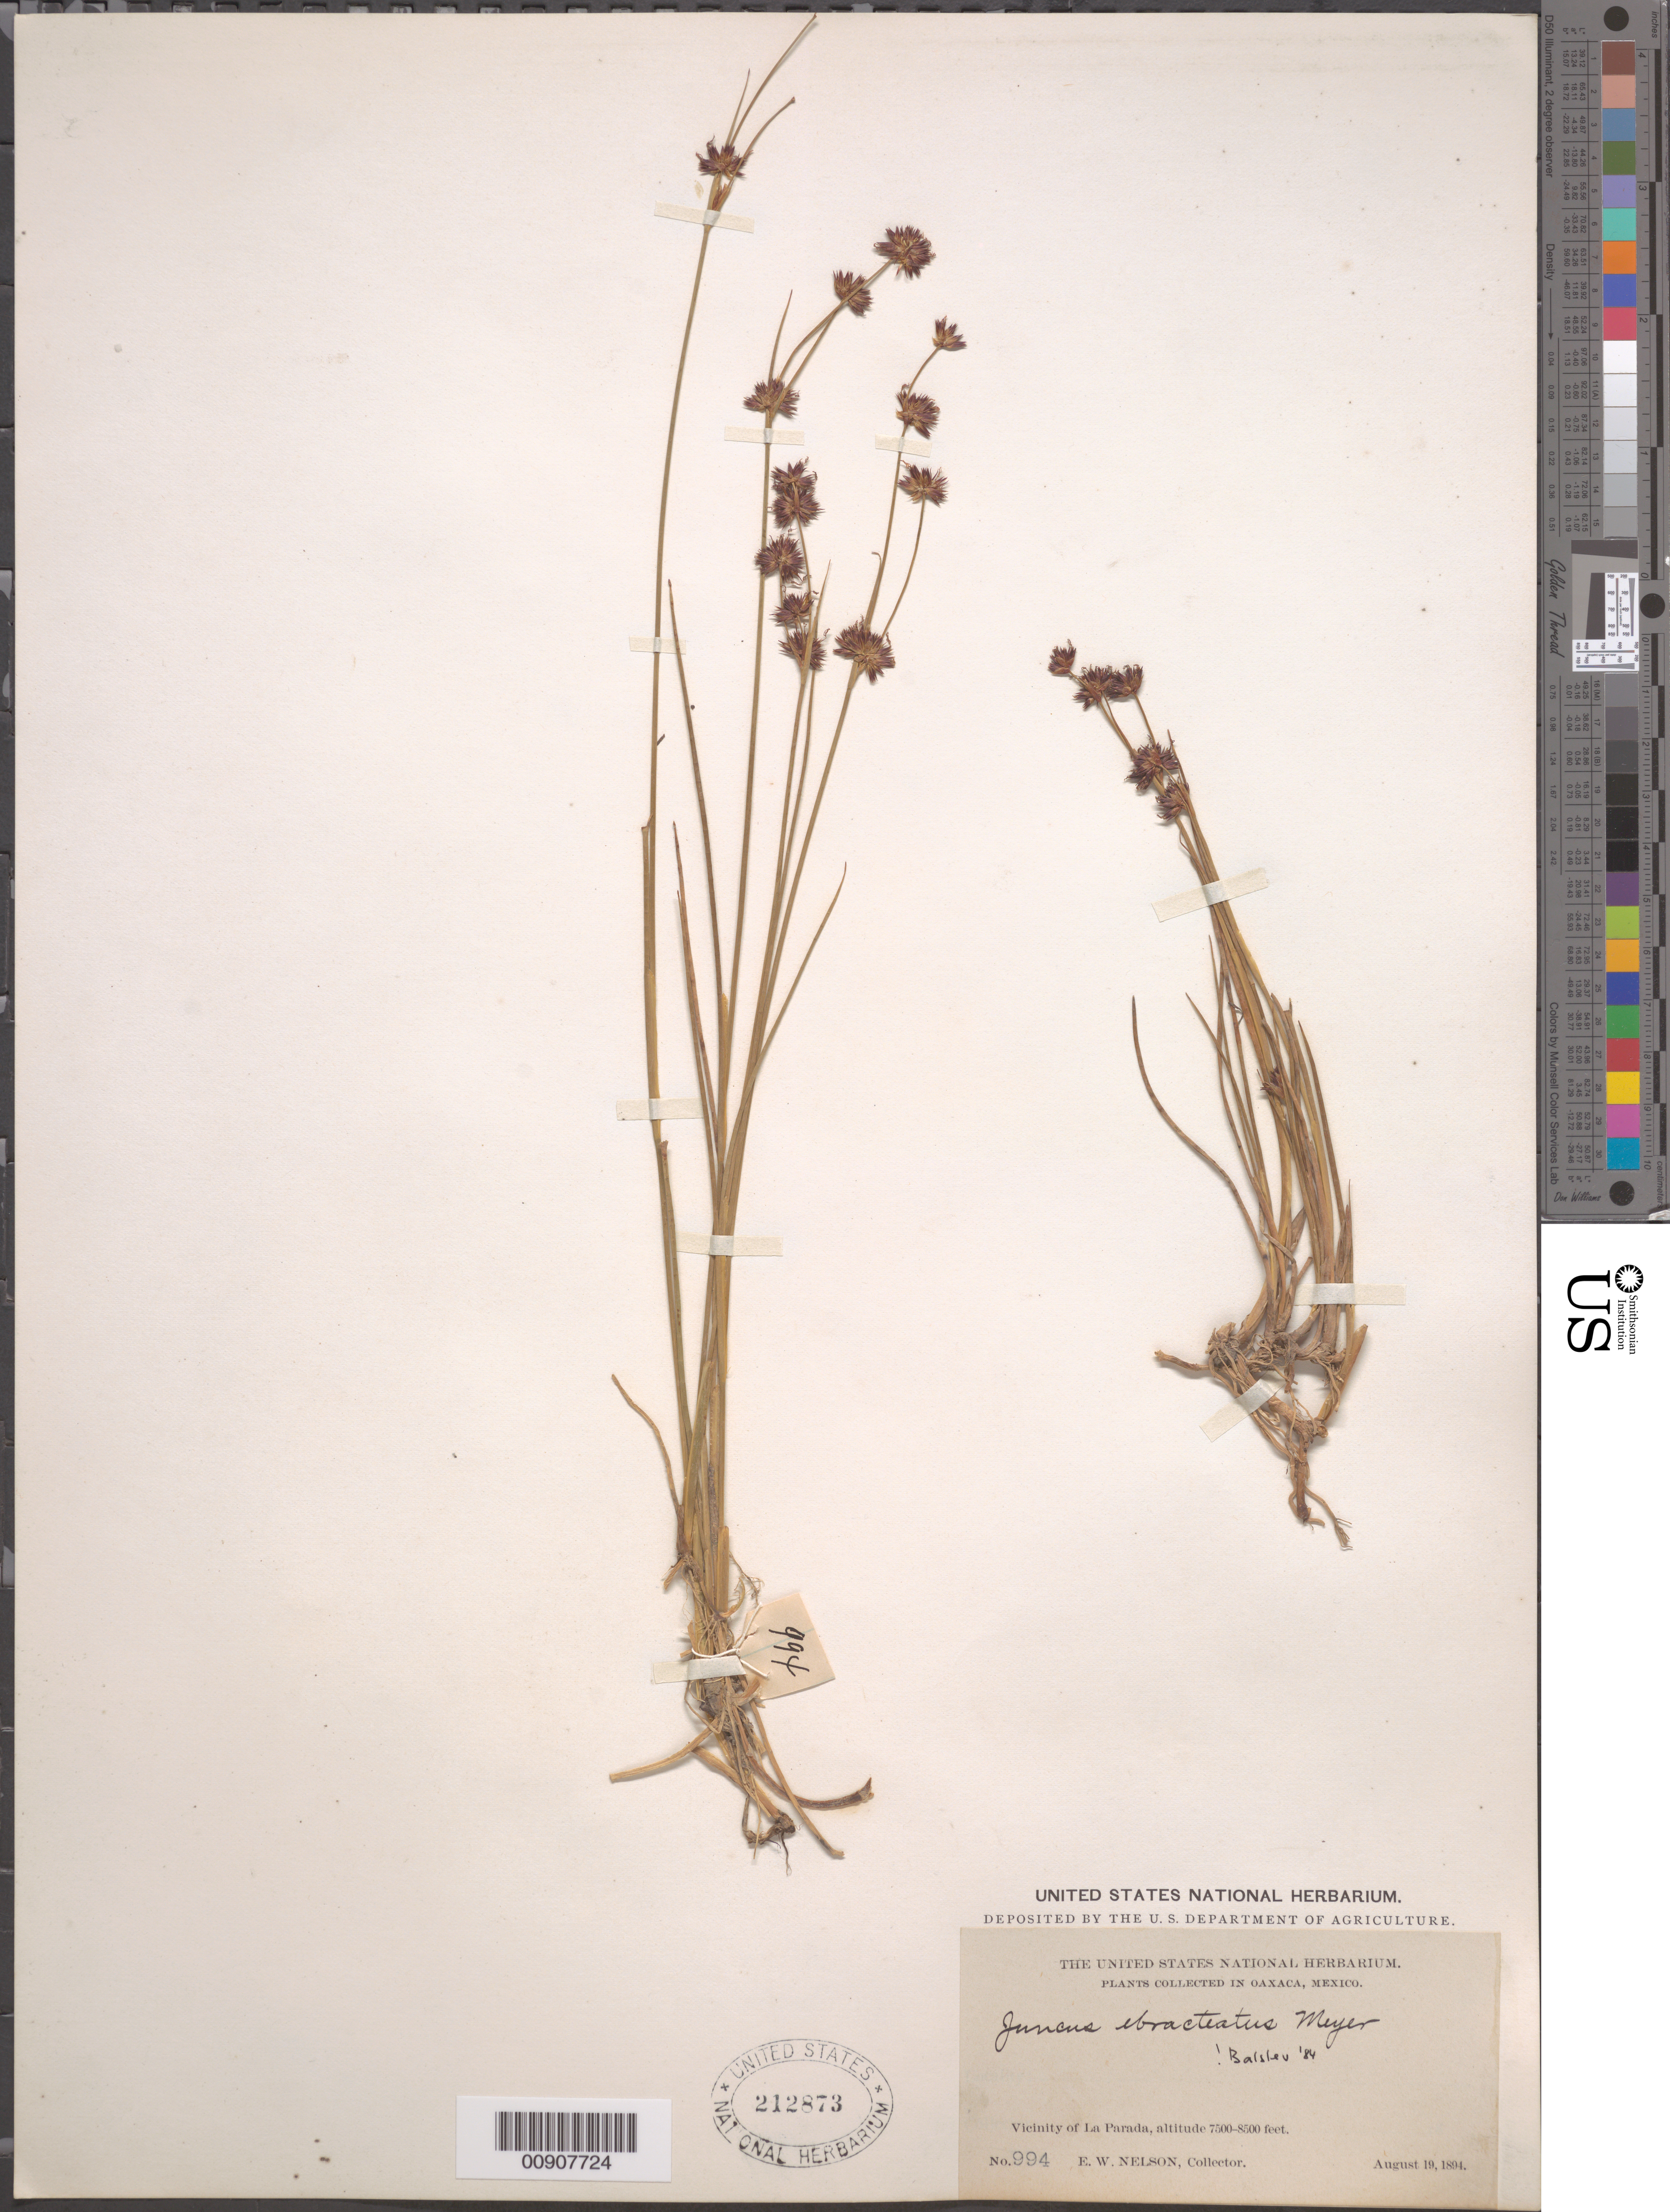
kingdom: Plantae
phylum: Tracheophyta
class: Liliopsida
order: Poales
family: Juncaceae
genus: Juncus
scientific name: Juncus ebracteatus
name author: E. Mey.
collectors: E. W. Nelson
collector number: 994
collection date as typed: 19 Aug 1894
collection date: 1894-08-19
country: Mexico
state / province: Oaxaca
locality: Oaxaca: Vicinity of La Parada.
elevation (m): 2286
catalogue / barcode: US 212873